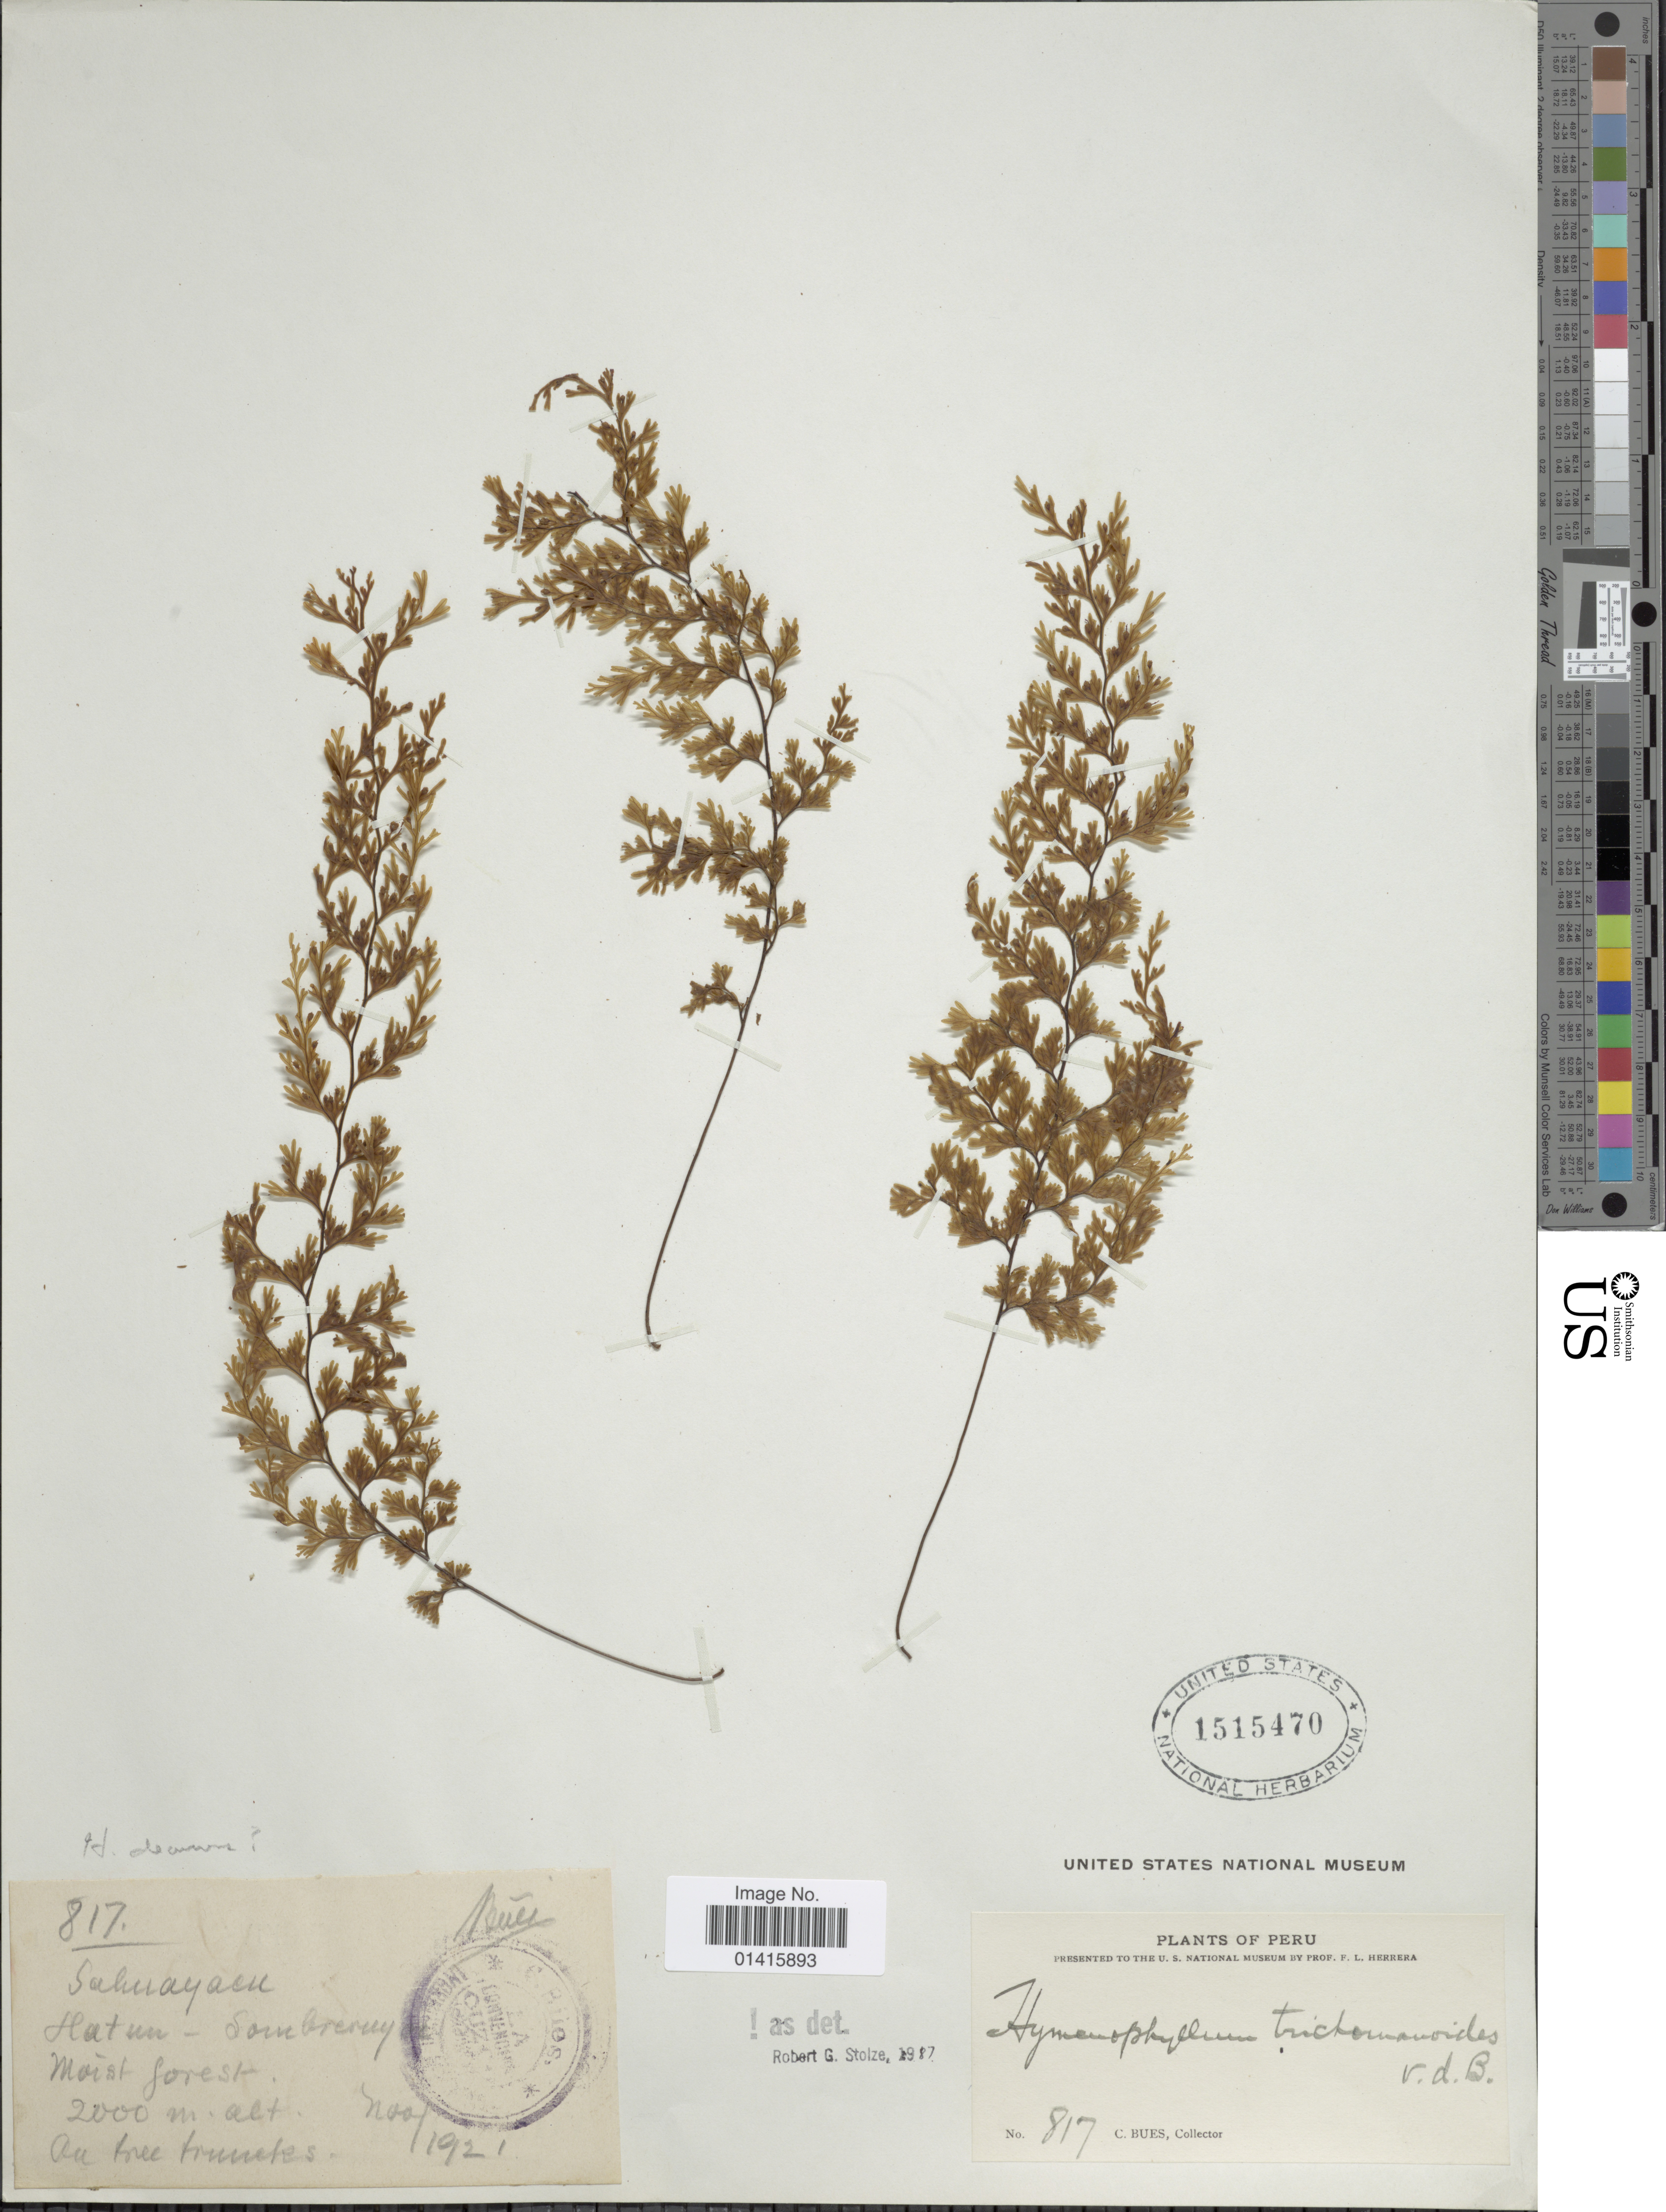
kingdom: Plantae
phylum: Tracheophyta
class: Polypodiopsida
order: Hymenophyllales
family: Hymenophyllaceae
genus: Hymenophyllum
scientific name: Hymenophyllum decurrens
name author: (Jacq.) Sw.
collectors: C. Bues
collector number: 817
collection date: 1921-11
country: Peru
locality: Sahuayacu, Hatun, Sombreruyoc, moist forest on tree truncks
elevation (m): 2000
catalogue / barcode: US 1515470